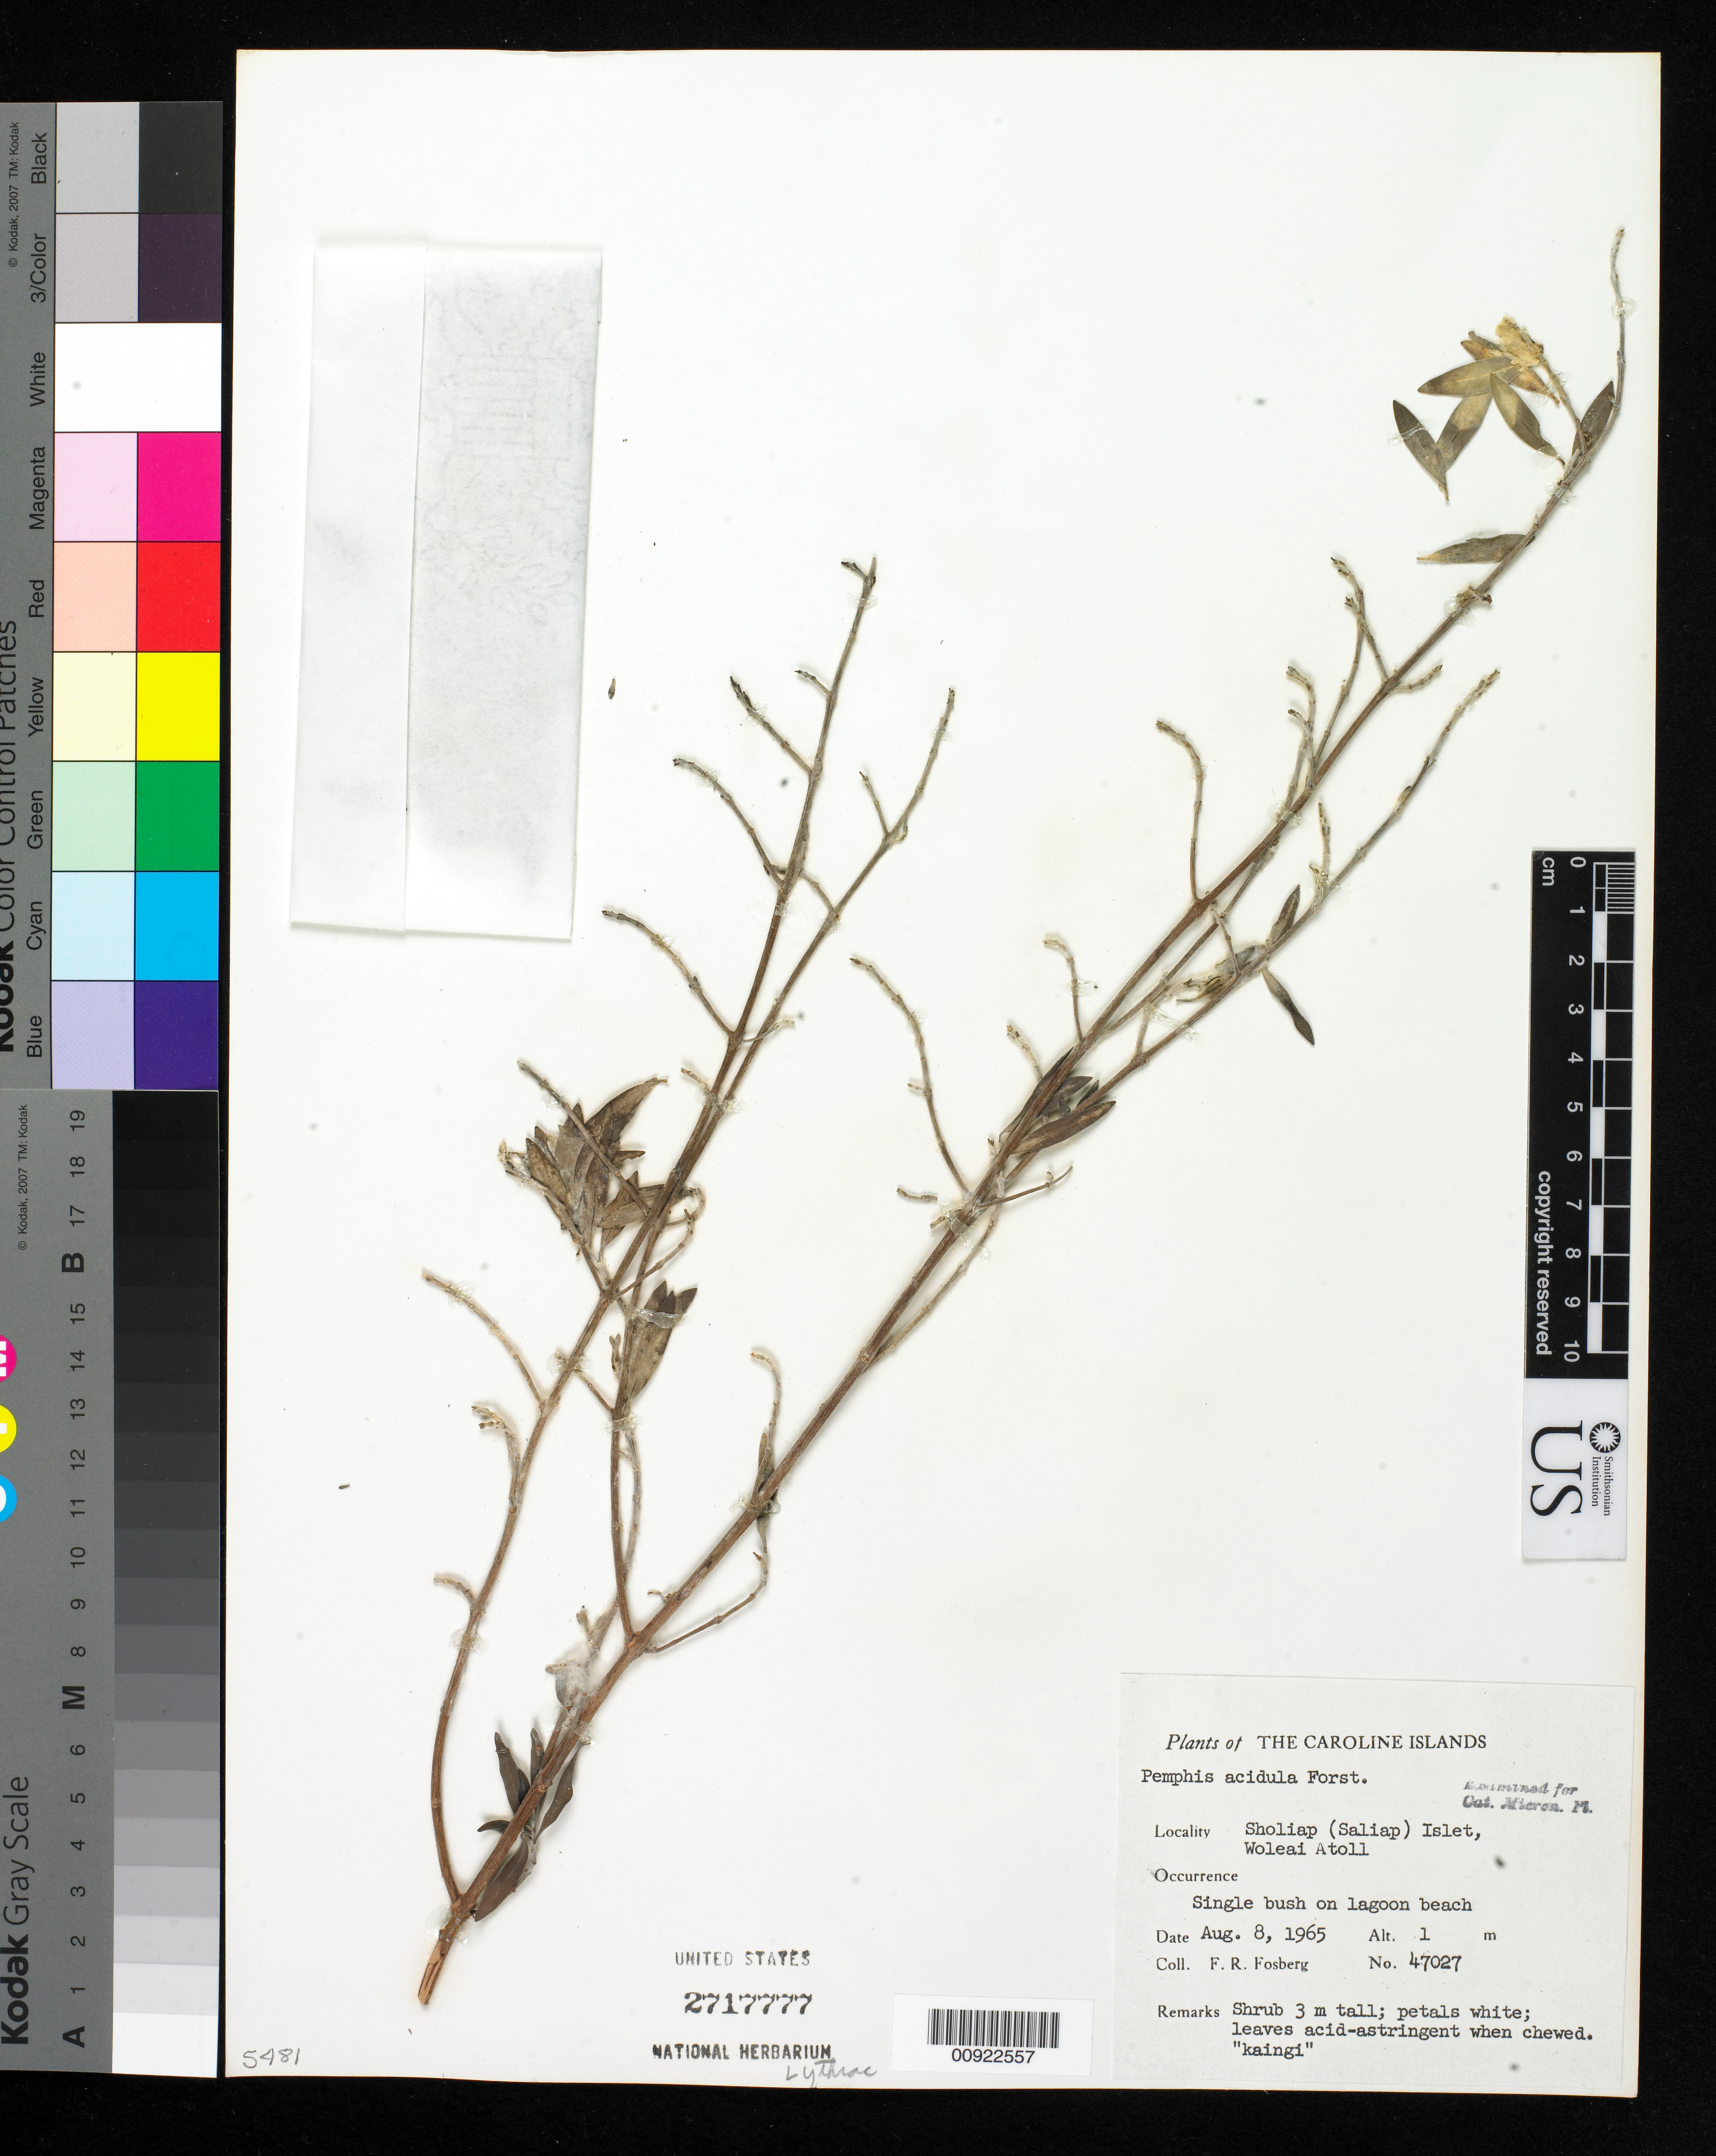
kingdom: Plantae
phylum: Tracheophyta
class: Magnoliopsida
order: Myrtales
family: Lythraceae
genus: Pemphis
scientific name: Pemphis acidula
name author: J.R. Forst. & G. Forst.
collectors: F. R. Fosberg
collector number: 47027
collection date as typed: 08 Aug 1965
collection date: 1965-08-08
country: Micronesia, Federated States of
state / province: Yap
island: Woleai Atoll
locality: Sholiap (Saliap) Islet, Woleai Atoll.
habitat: Lagoon beach.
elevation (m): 1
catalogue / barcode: US 2717777